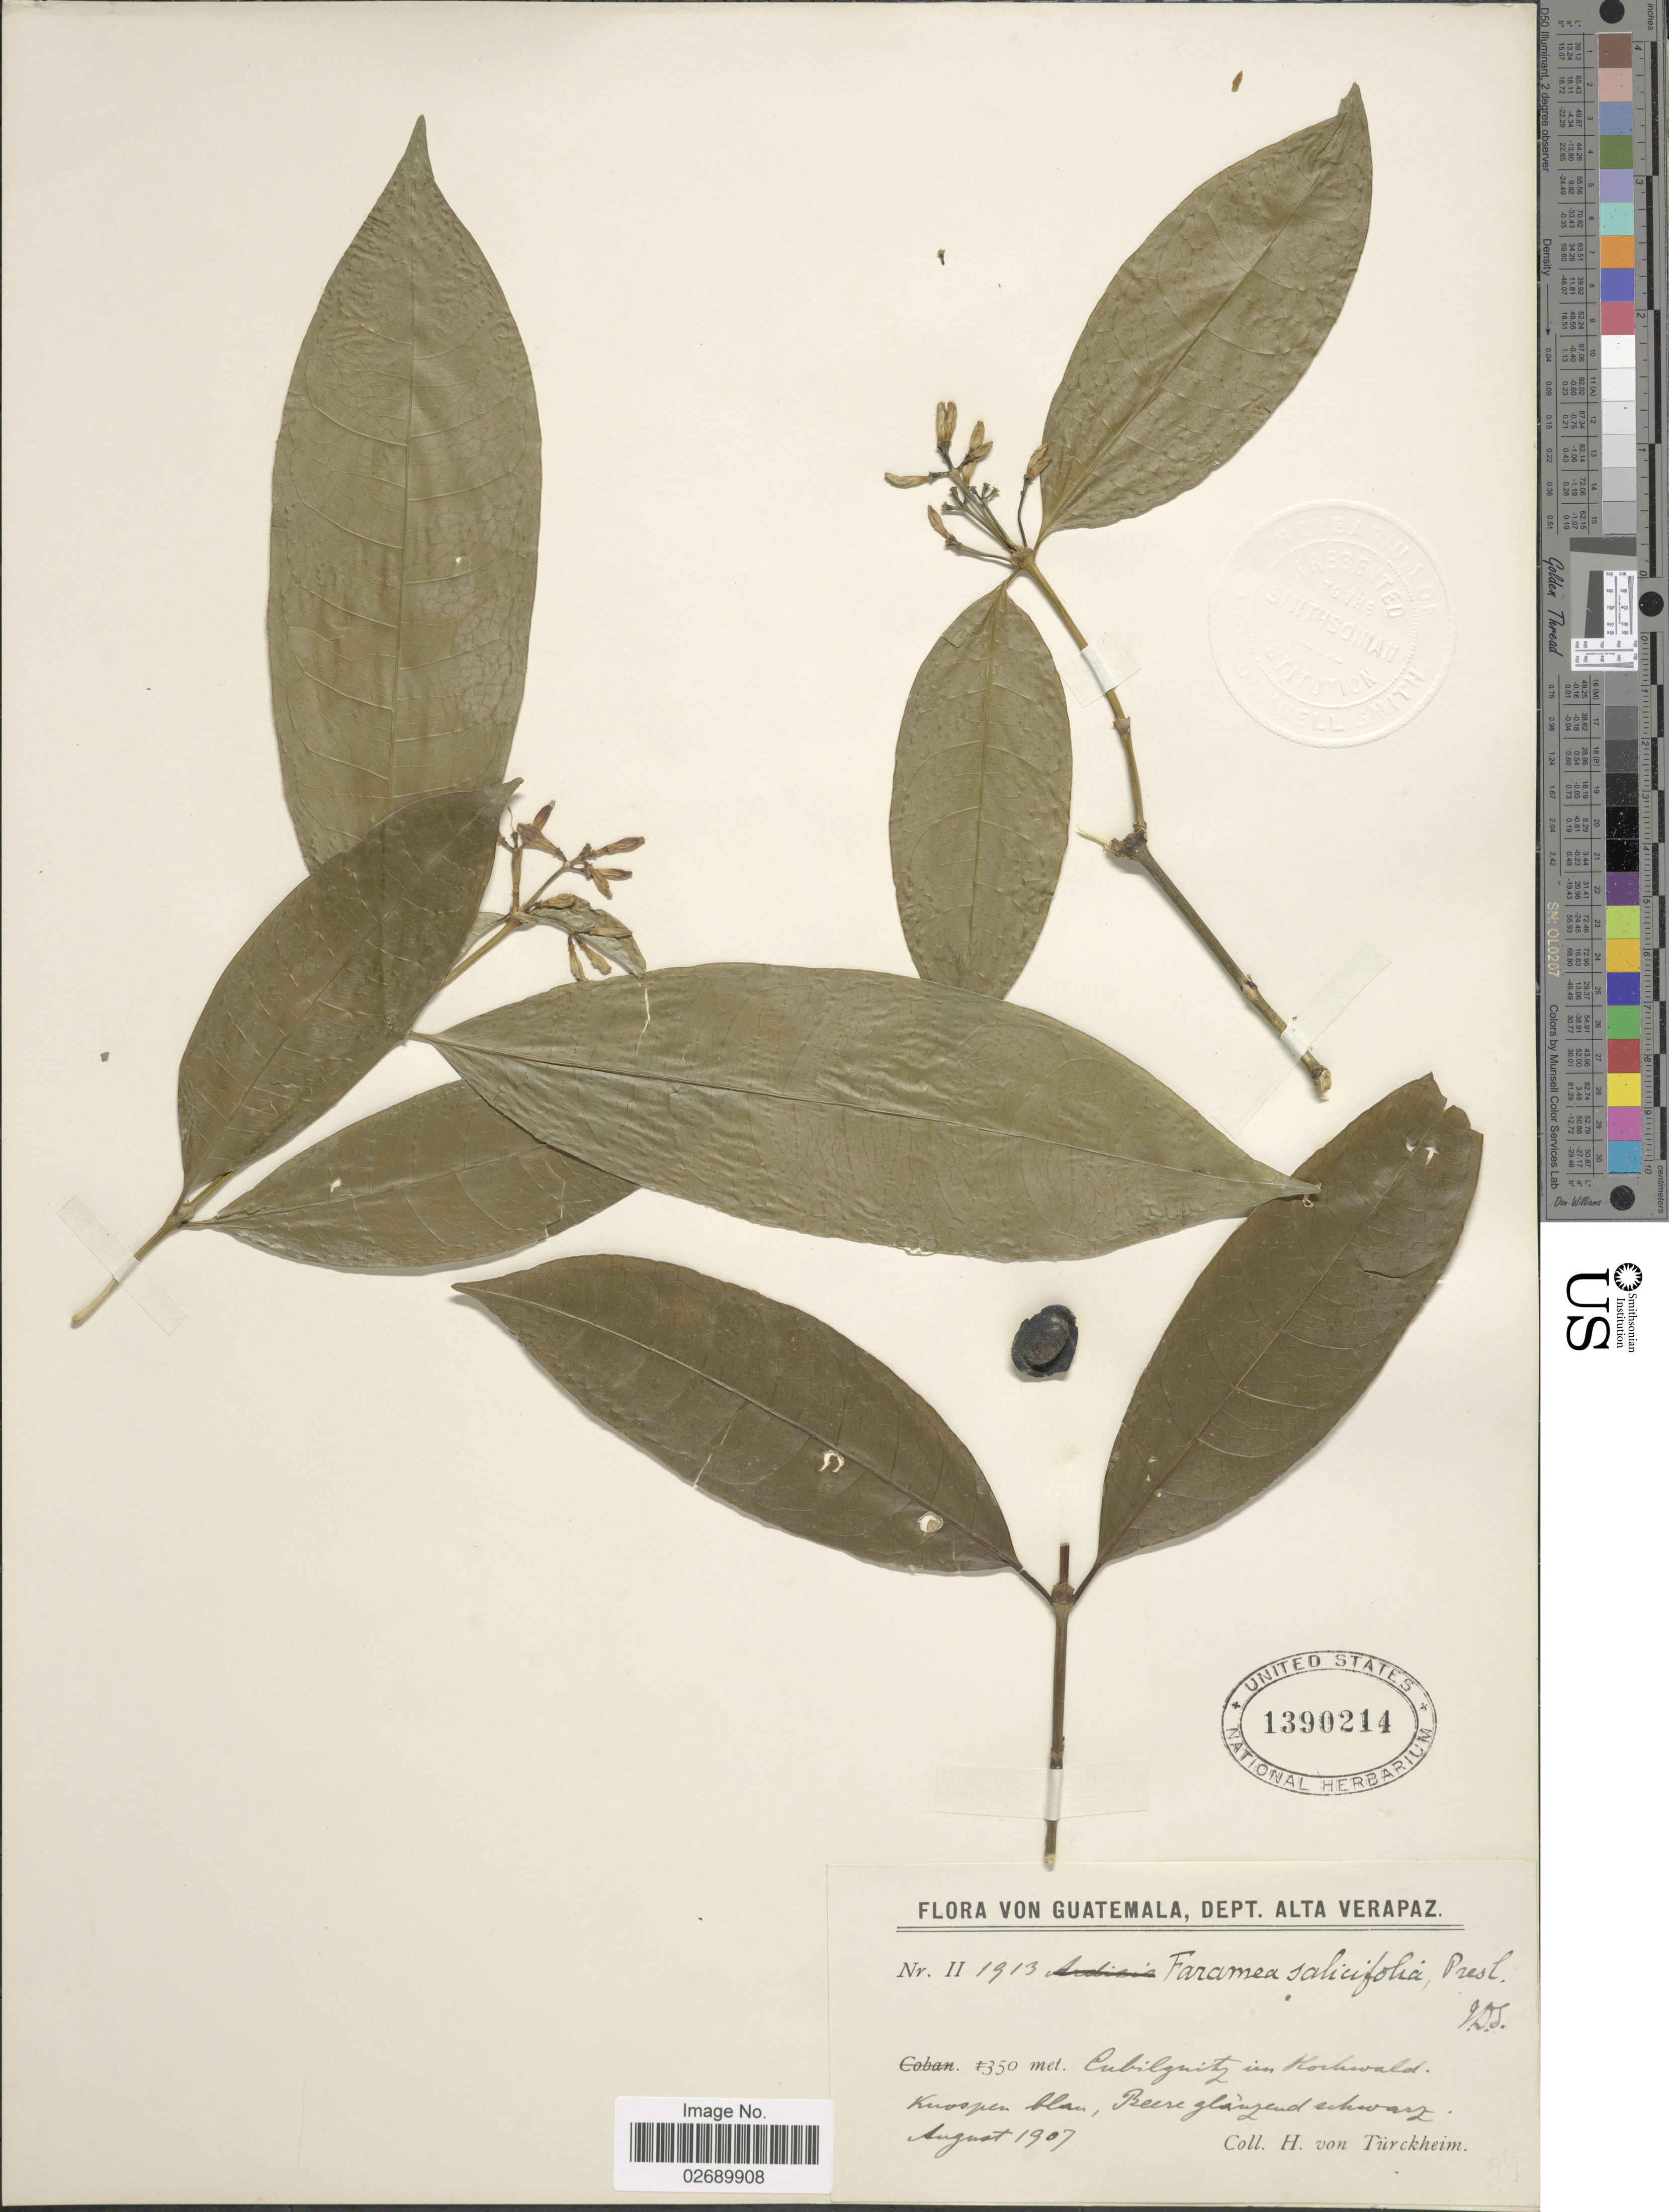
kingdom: Plantae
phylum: Tracheophyta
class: Magnoliopsida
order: Gentianales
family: Rubiaceae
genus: Faramea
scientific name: Faramea salicifolia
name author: C. Presl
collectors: H. von Türckheim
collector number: II 1913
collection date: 1907-08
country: Guatemala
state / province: Alta Verapaz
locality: Cubilguitz im Hochwald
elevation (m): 350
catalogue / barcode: US 1390214